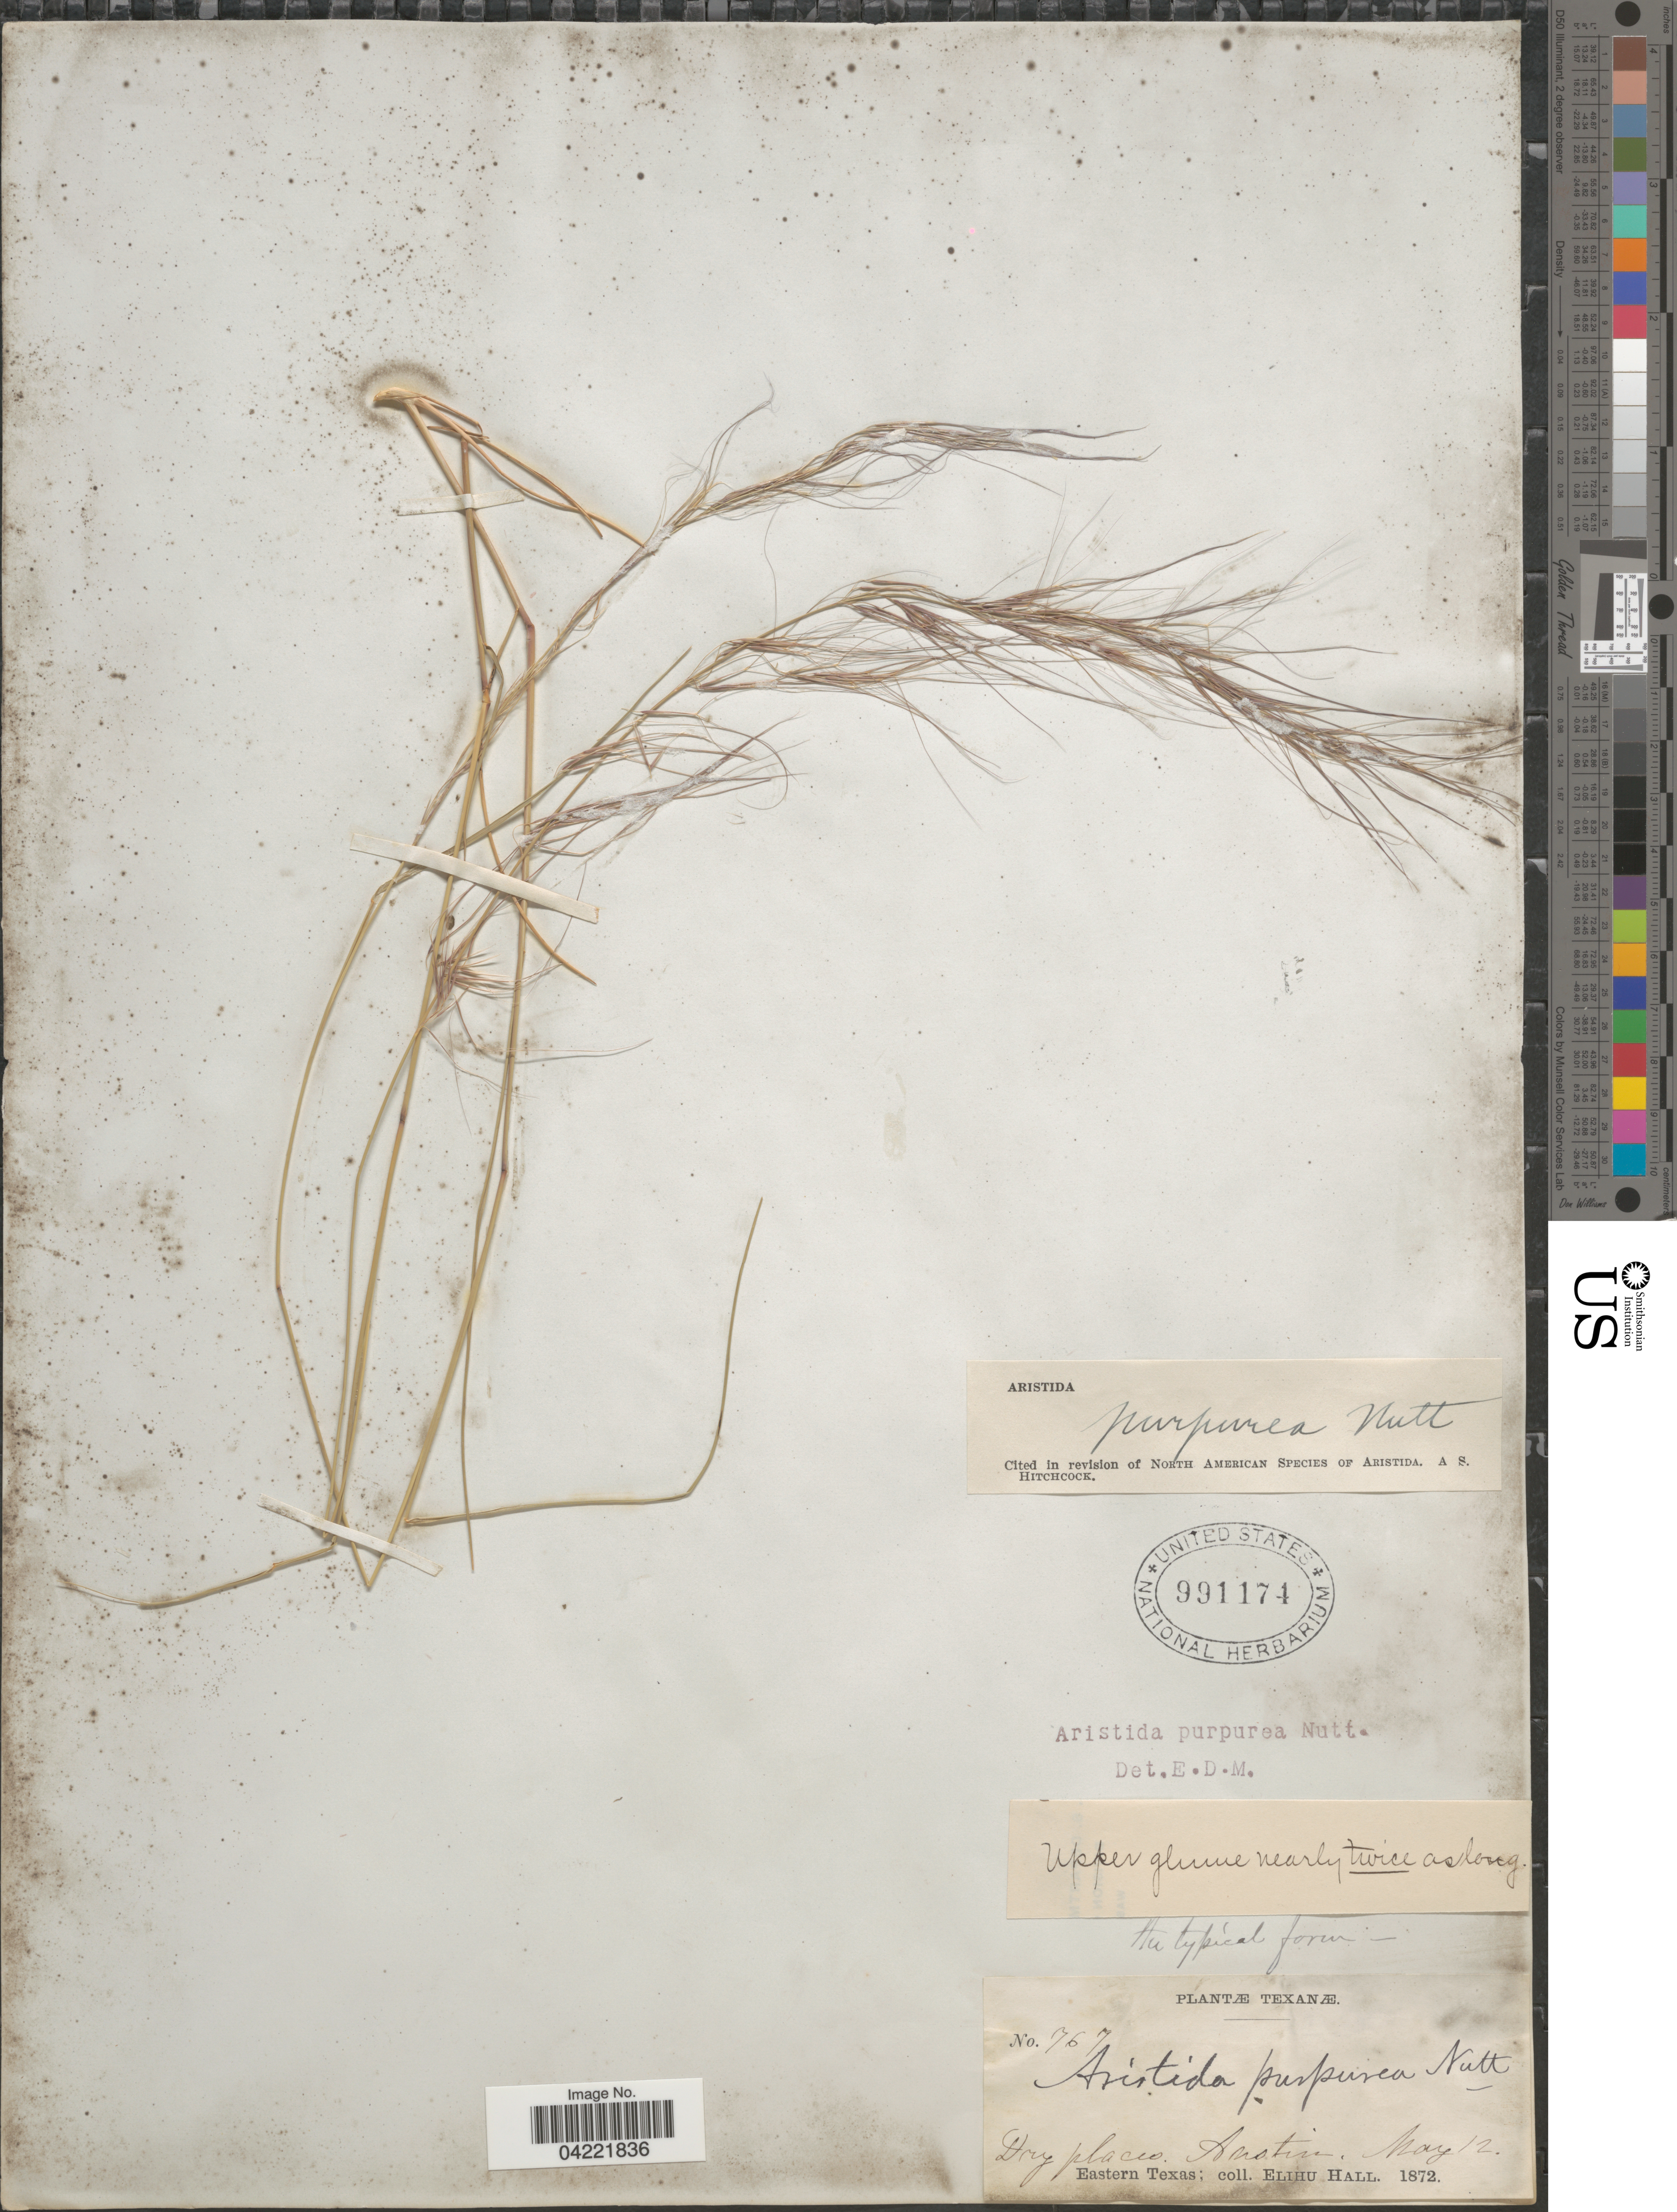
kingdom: Plantae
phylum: Tracheophyta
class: Liliopsida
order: Poales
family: Poaceae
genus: Aristida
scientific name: Aristida purpurea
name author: Nutt.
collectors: E. Hall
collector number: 767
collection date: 1872-05-12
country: United States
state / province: Texas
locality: Austin. Eastern Texas.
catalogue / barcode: US 991174